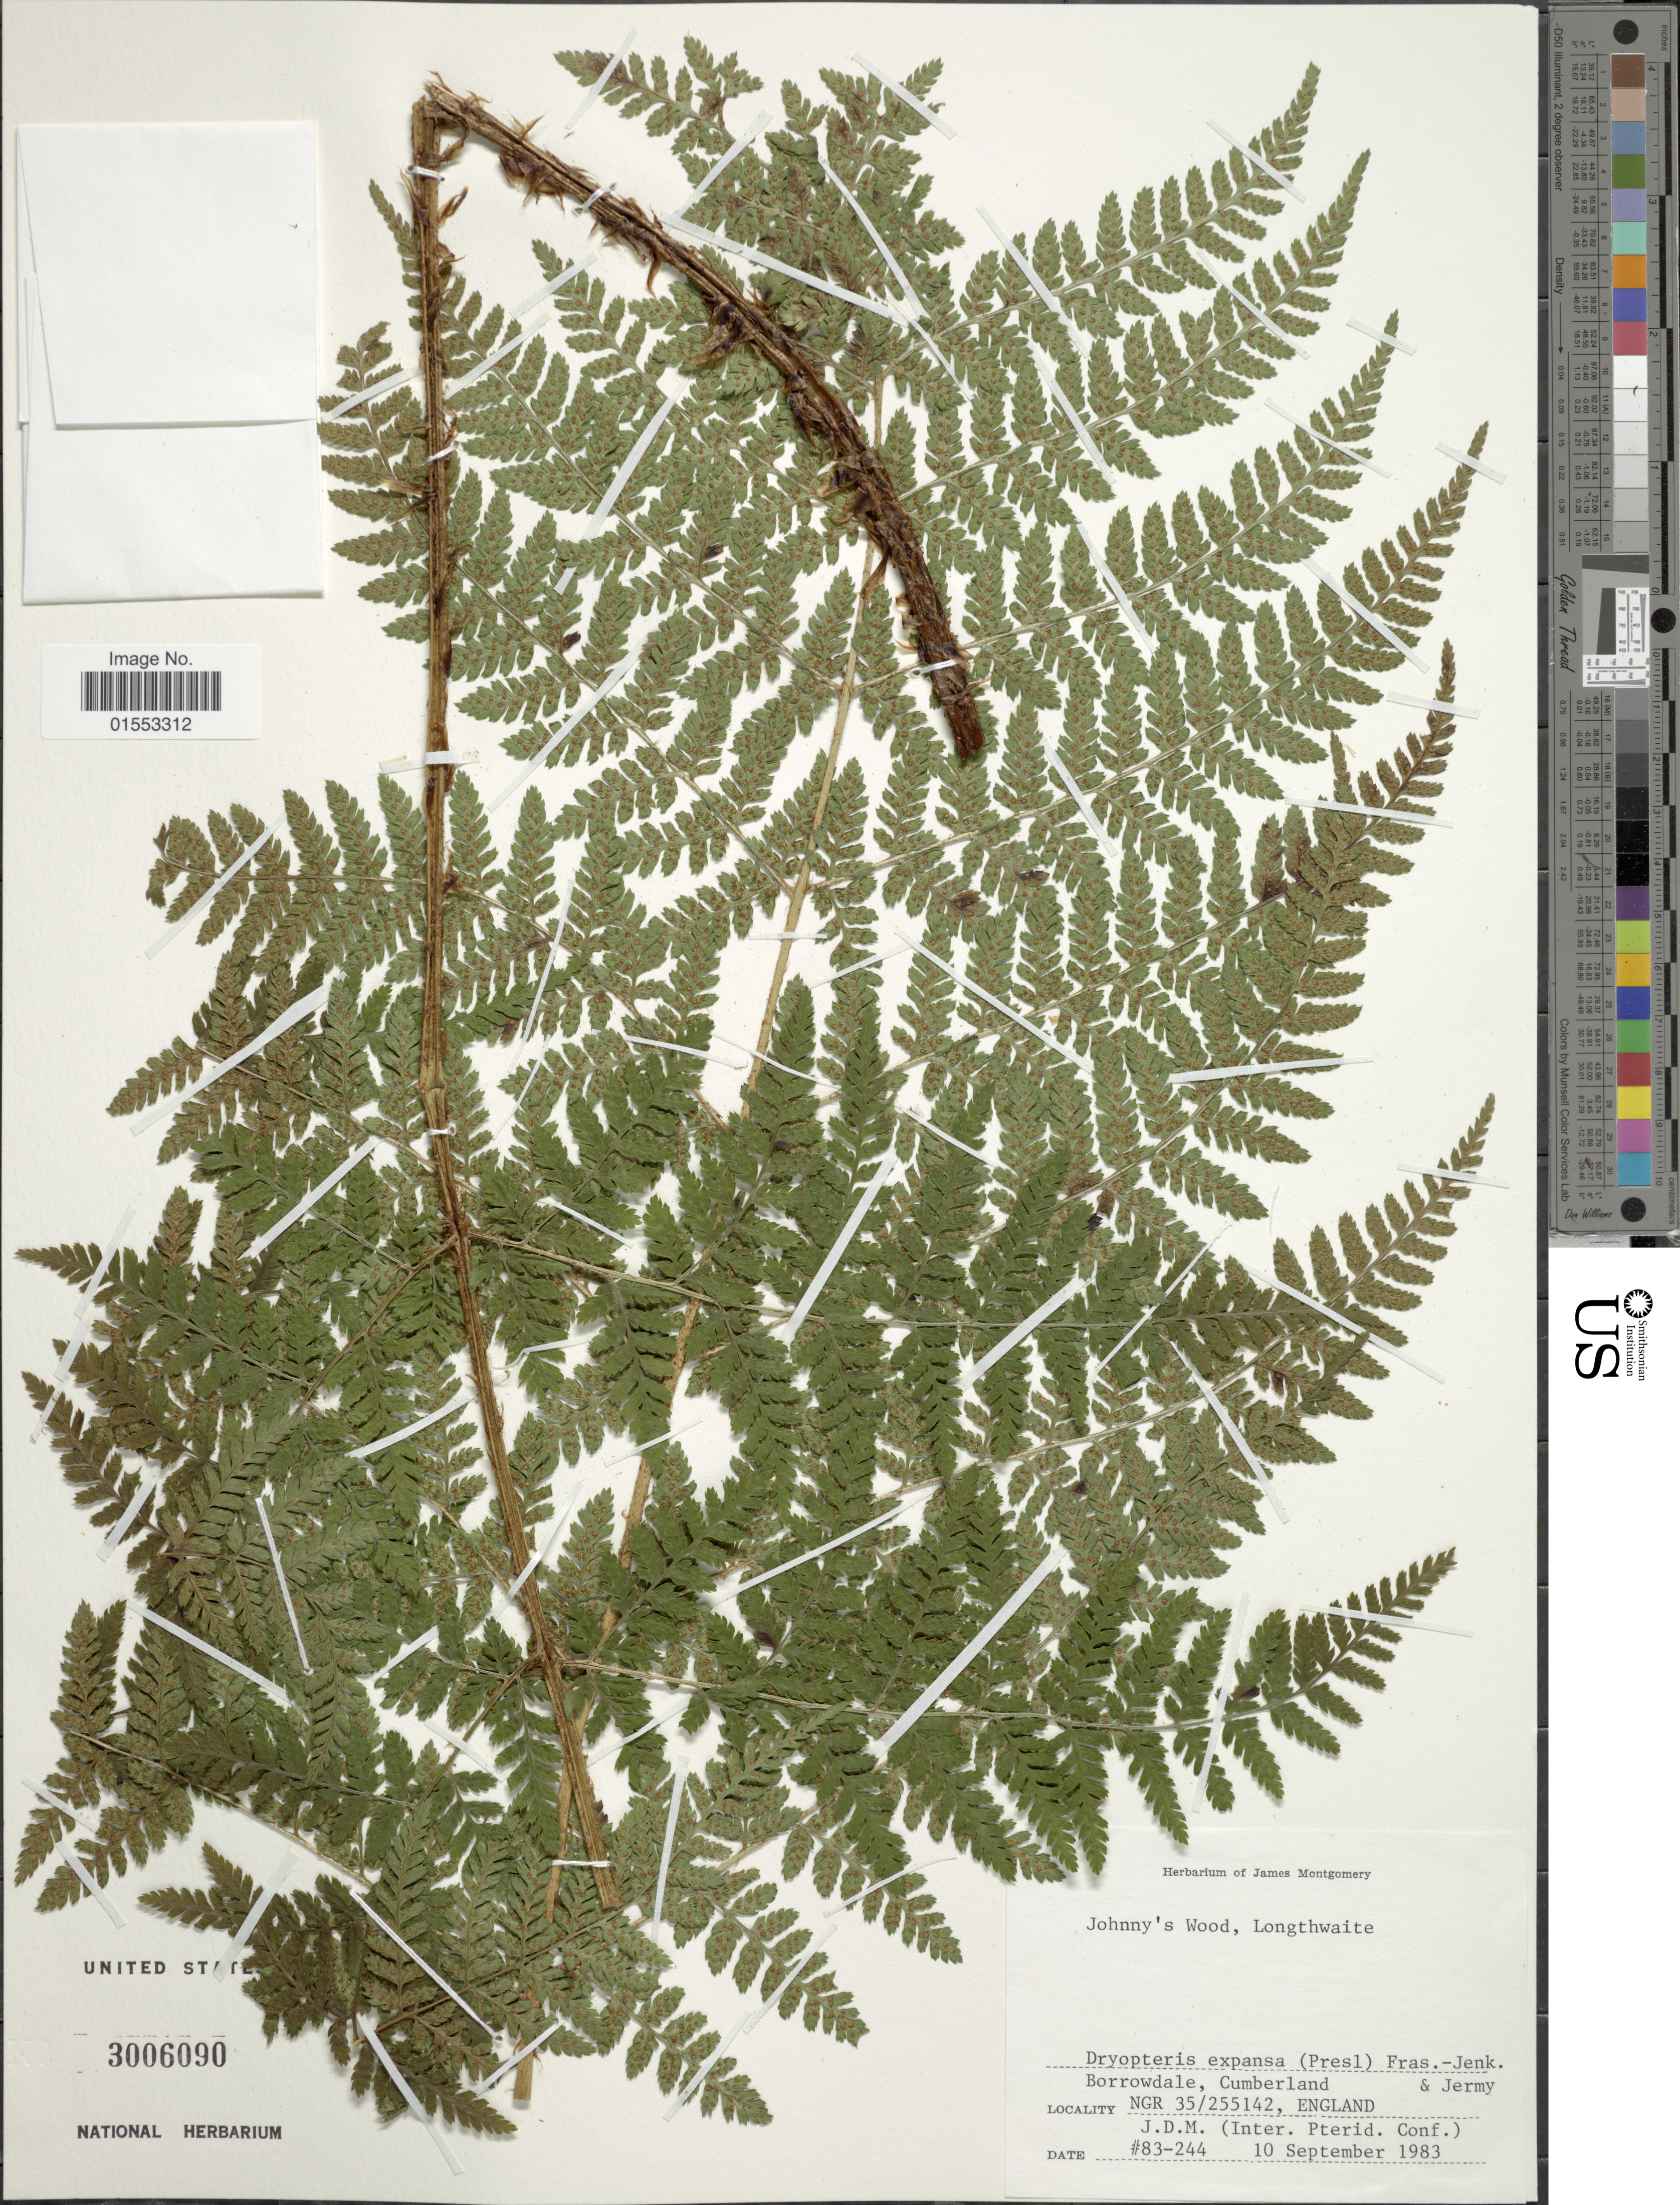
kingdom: Plantae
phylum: Tracheophyta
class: Polypodiopsida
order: Polypodiales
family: Dryopteridaceae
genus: Dryopteris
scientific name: Dryopteris expansa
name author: (C. Presl) Fraser-Jenk. & Jermy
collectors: ex Herb. James Montgomery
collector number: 83-244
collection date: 1983-09-10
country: United Kingdom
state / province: England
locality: Borrowdale, Cumberland NGR 35/255142, England. Longthwaite [unsure placement].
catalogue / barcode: US 3006090